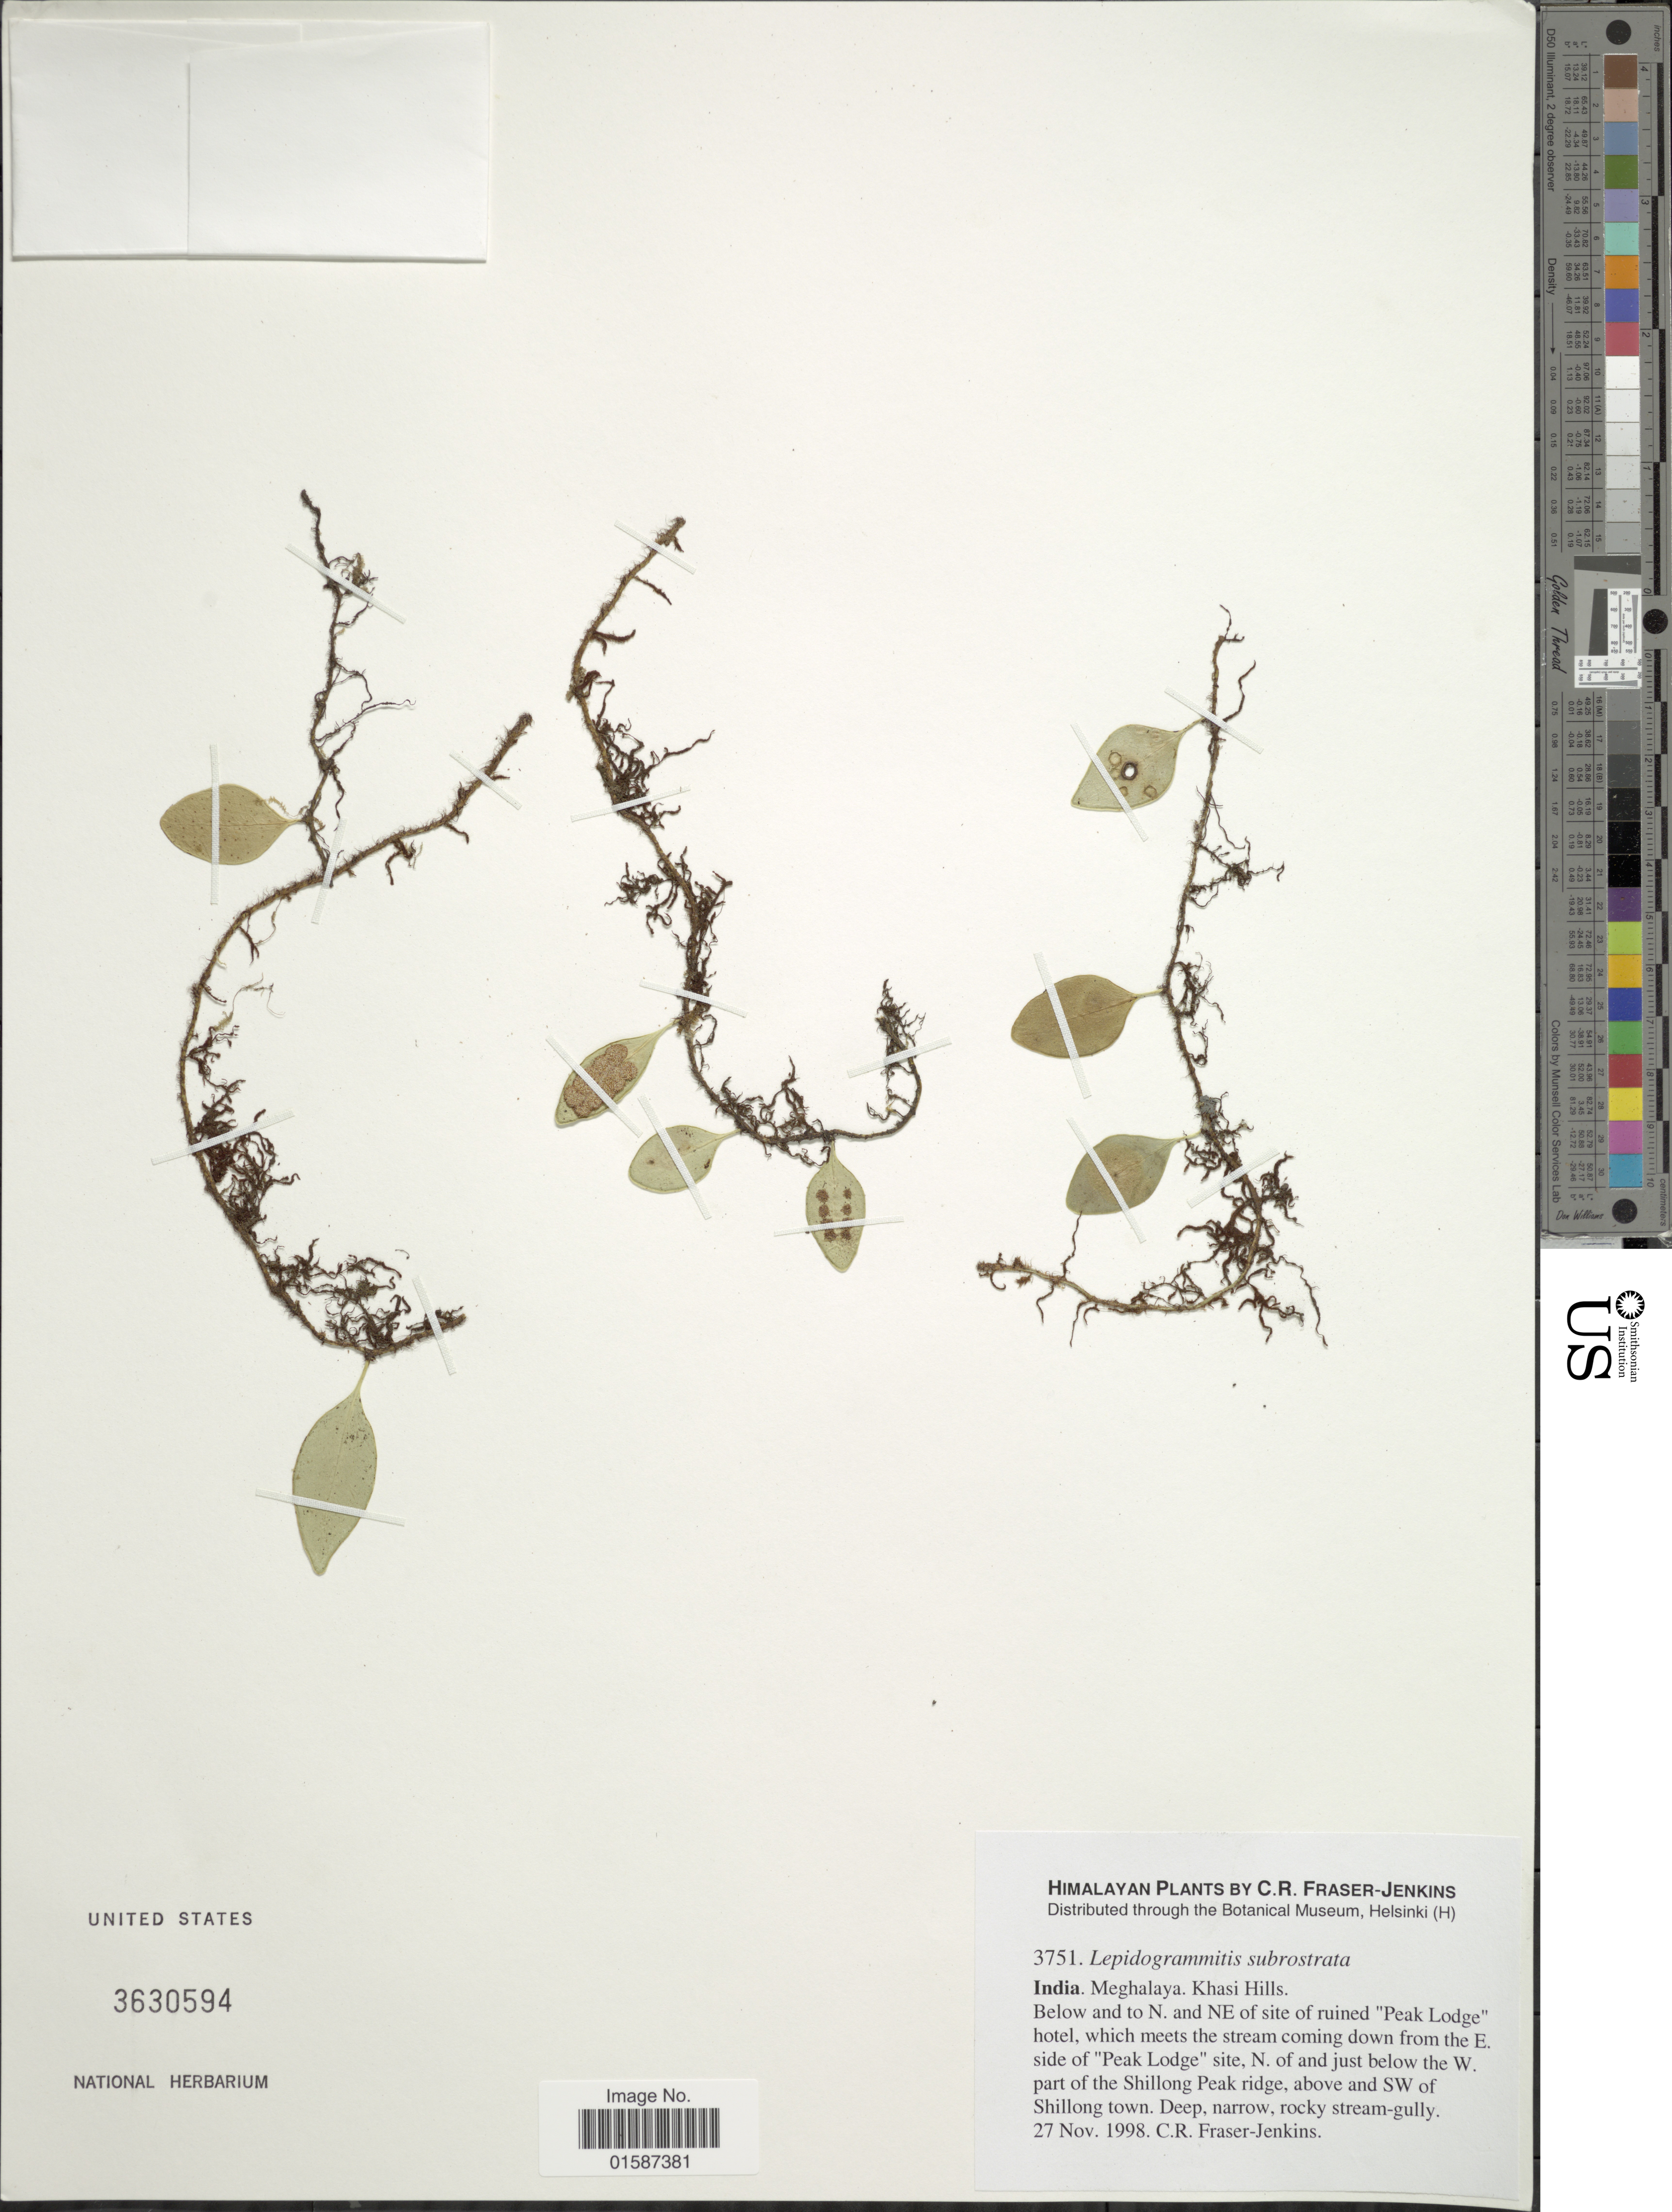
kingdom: Plantae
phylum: Tracheophyta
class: Polypodiopsida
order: Polypodiales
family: Polypodiaceae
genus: Lemmaphyllum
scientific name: Lemmaphyllum subrostratum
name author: (C. Chr.) Ching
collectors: C. R. Fraser-Jenkins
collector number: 3751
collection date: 1998-11-27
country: India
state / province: Meghalaya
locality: India, Meghalaya, Khasi Hills, below and to N. and NE of site ruined "Peak Lodge"hotel, which meets the stream coming down from the E. side of "Peak Lodge"site, N. of and just below the W. part of the Shillong Peak ridge, above and SW of shillong town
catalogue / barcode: US 3630594